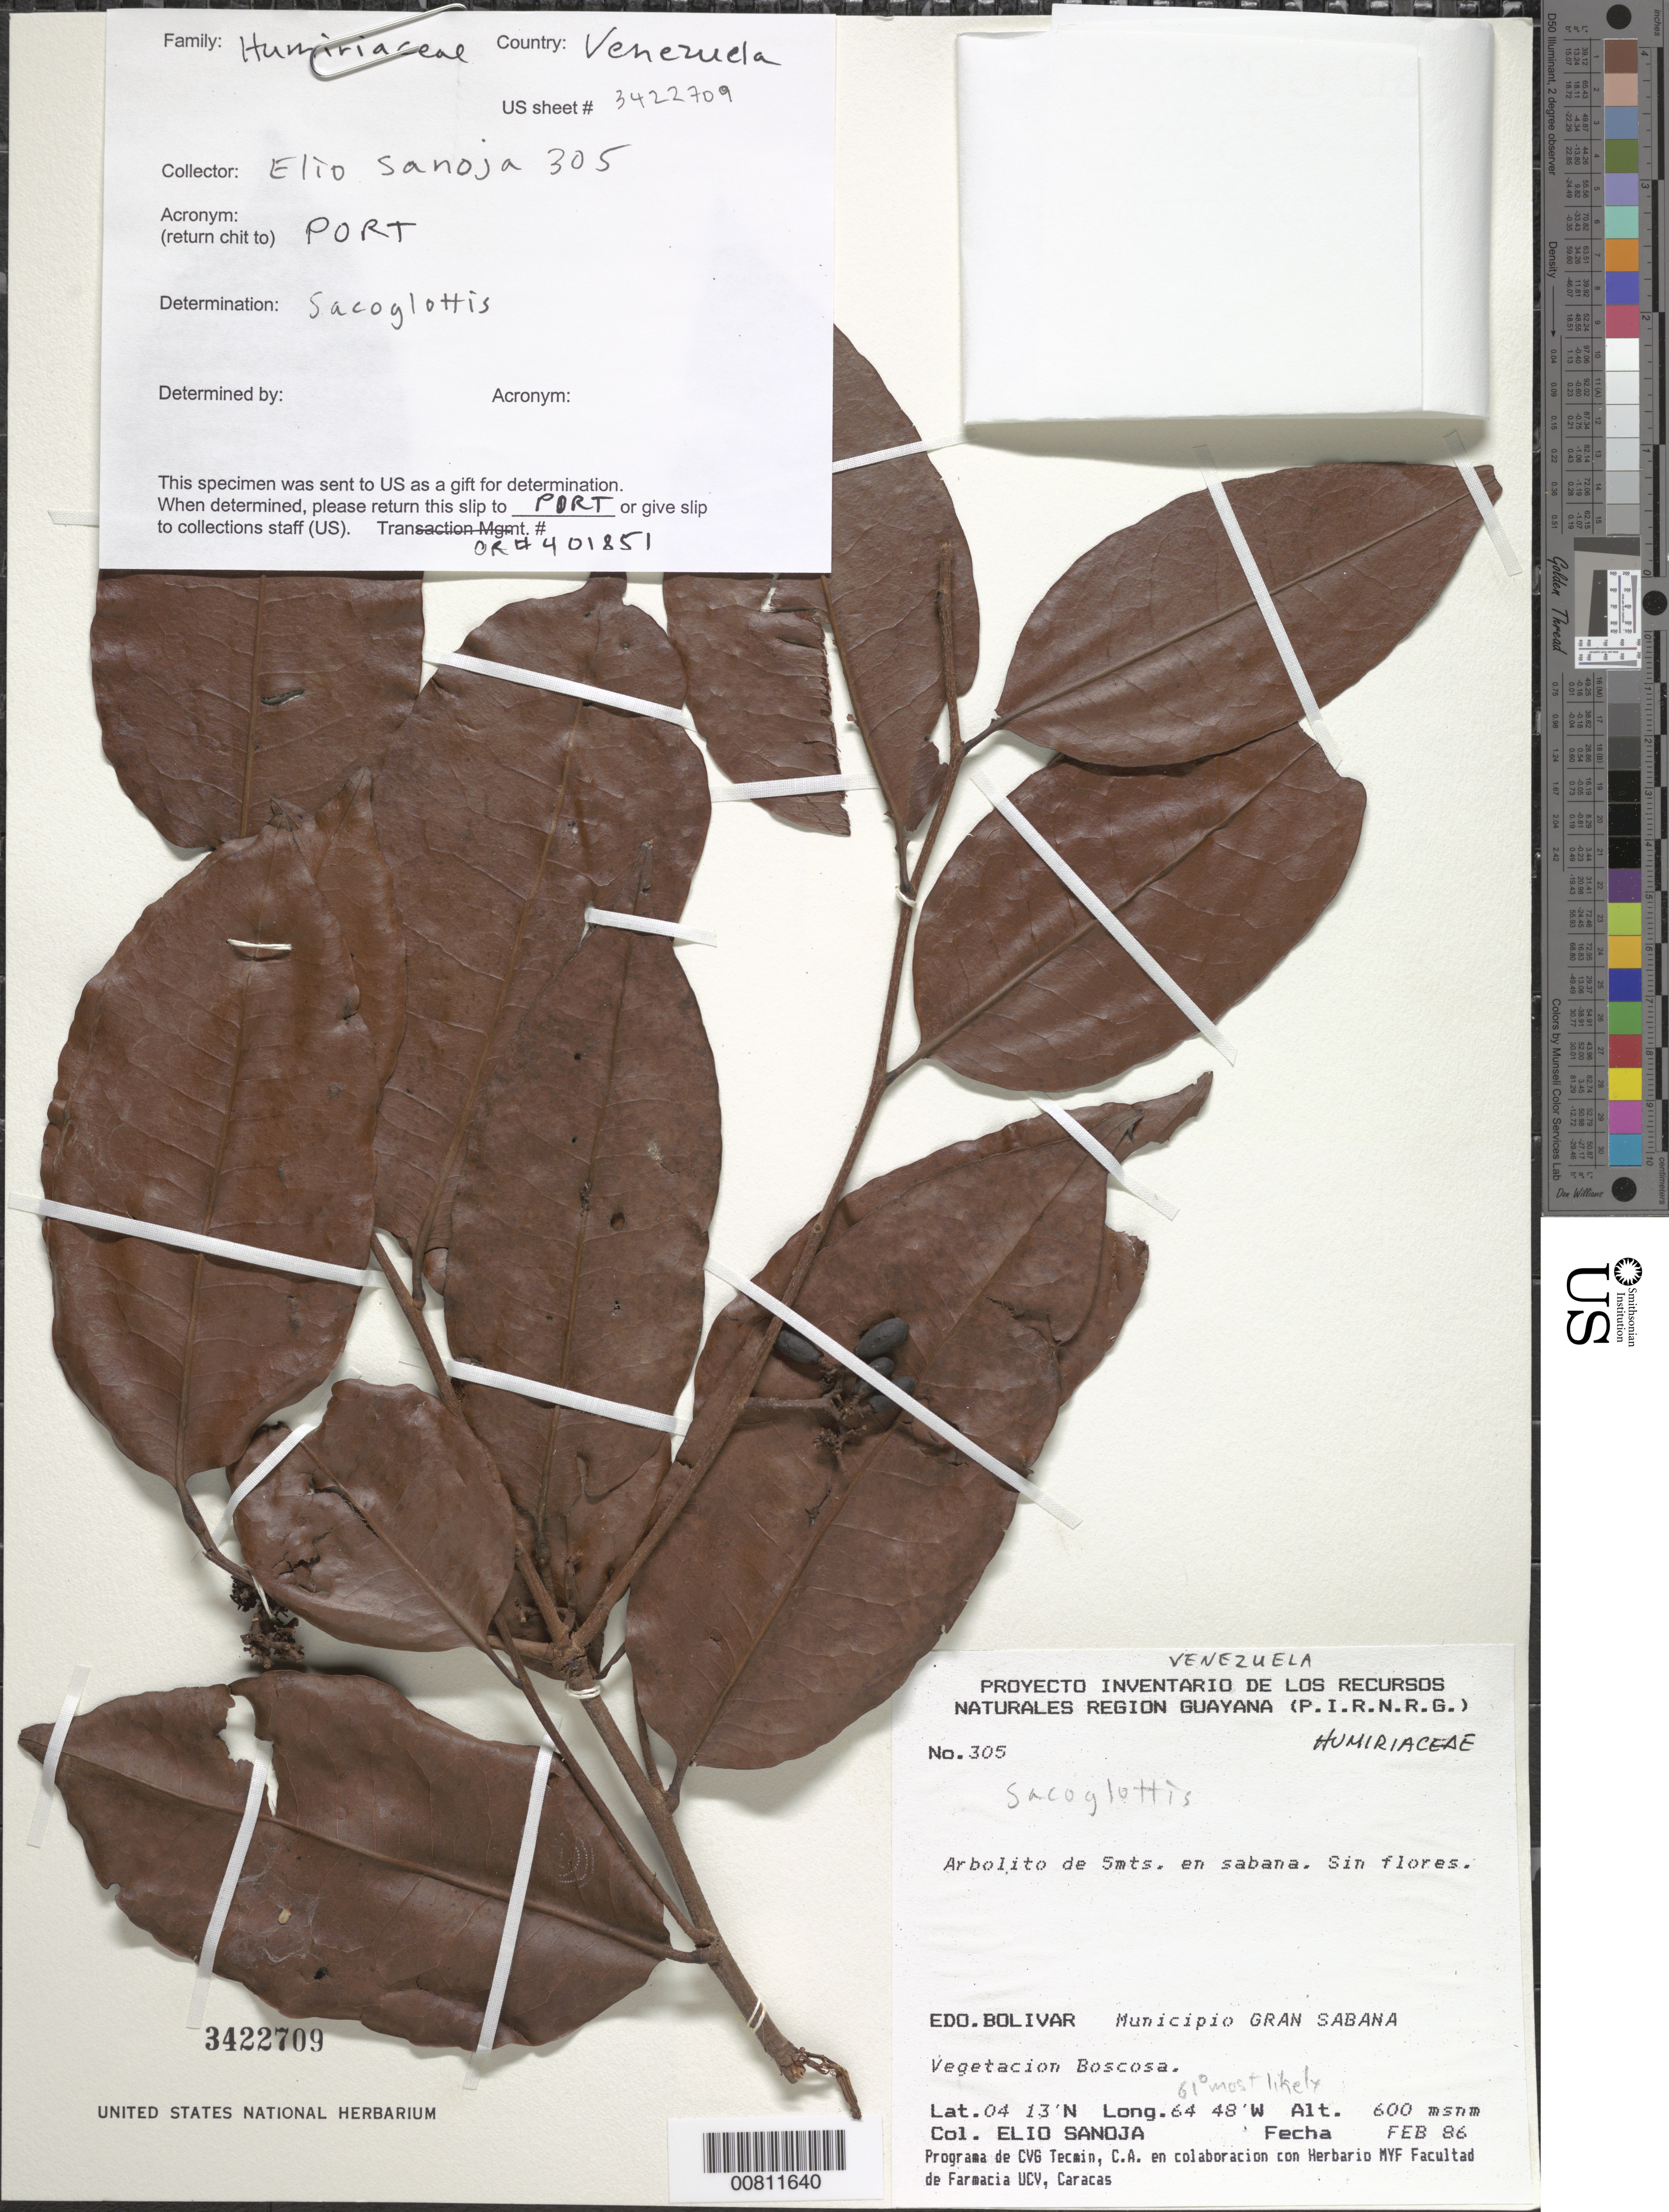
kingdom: Plantae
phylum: Tracheophyta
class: Magnoliopsida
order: Malpighiales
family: Humiriaceae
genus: Sacoglottis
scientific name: Sacoglottis sp.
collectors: E. Sanoja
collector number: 305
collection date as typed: Feb-86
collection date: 1986-02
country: Venezuela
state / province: Bolívar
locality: Mun. Gran Sabana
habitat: Sabana; vegetación boscosa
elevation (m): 600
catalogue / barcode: US 3422709